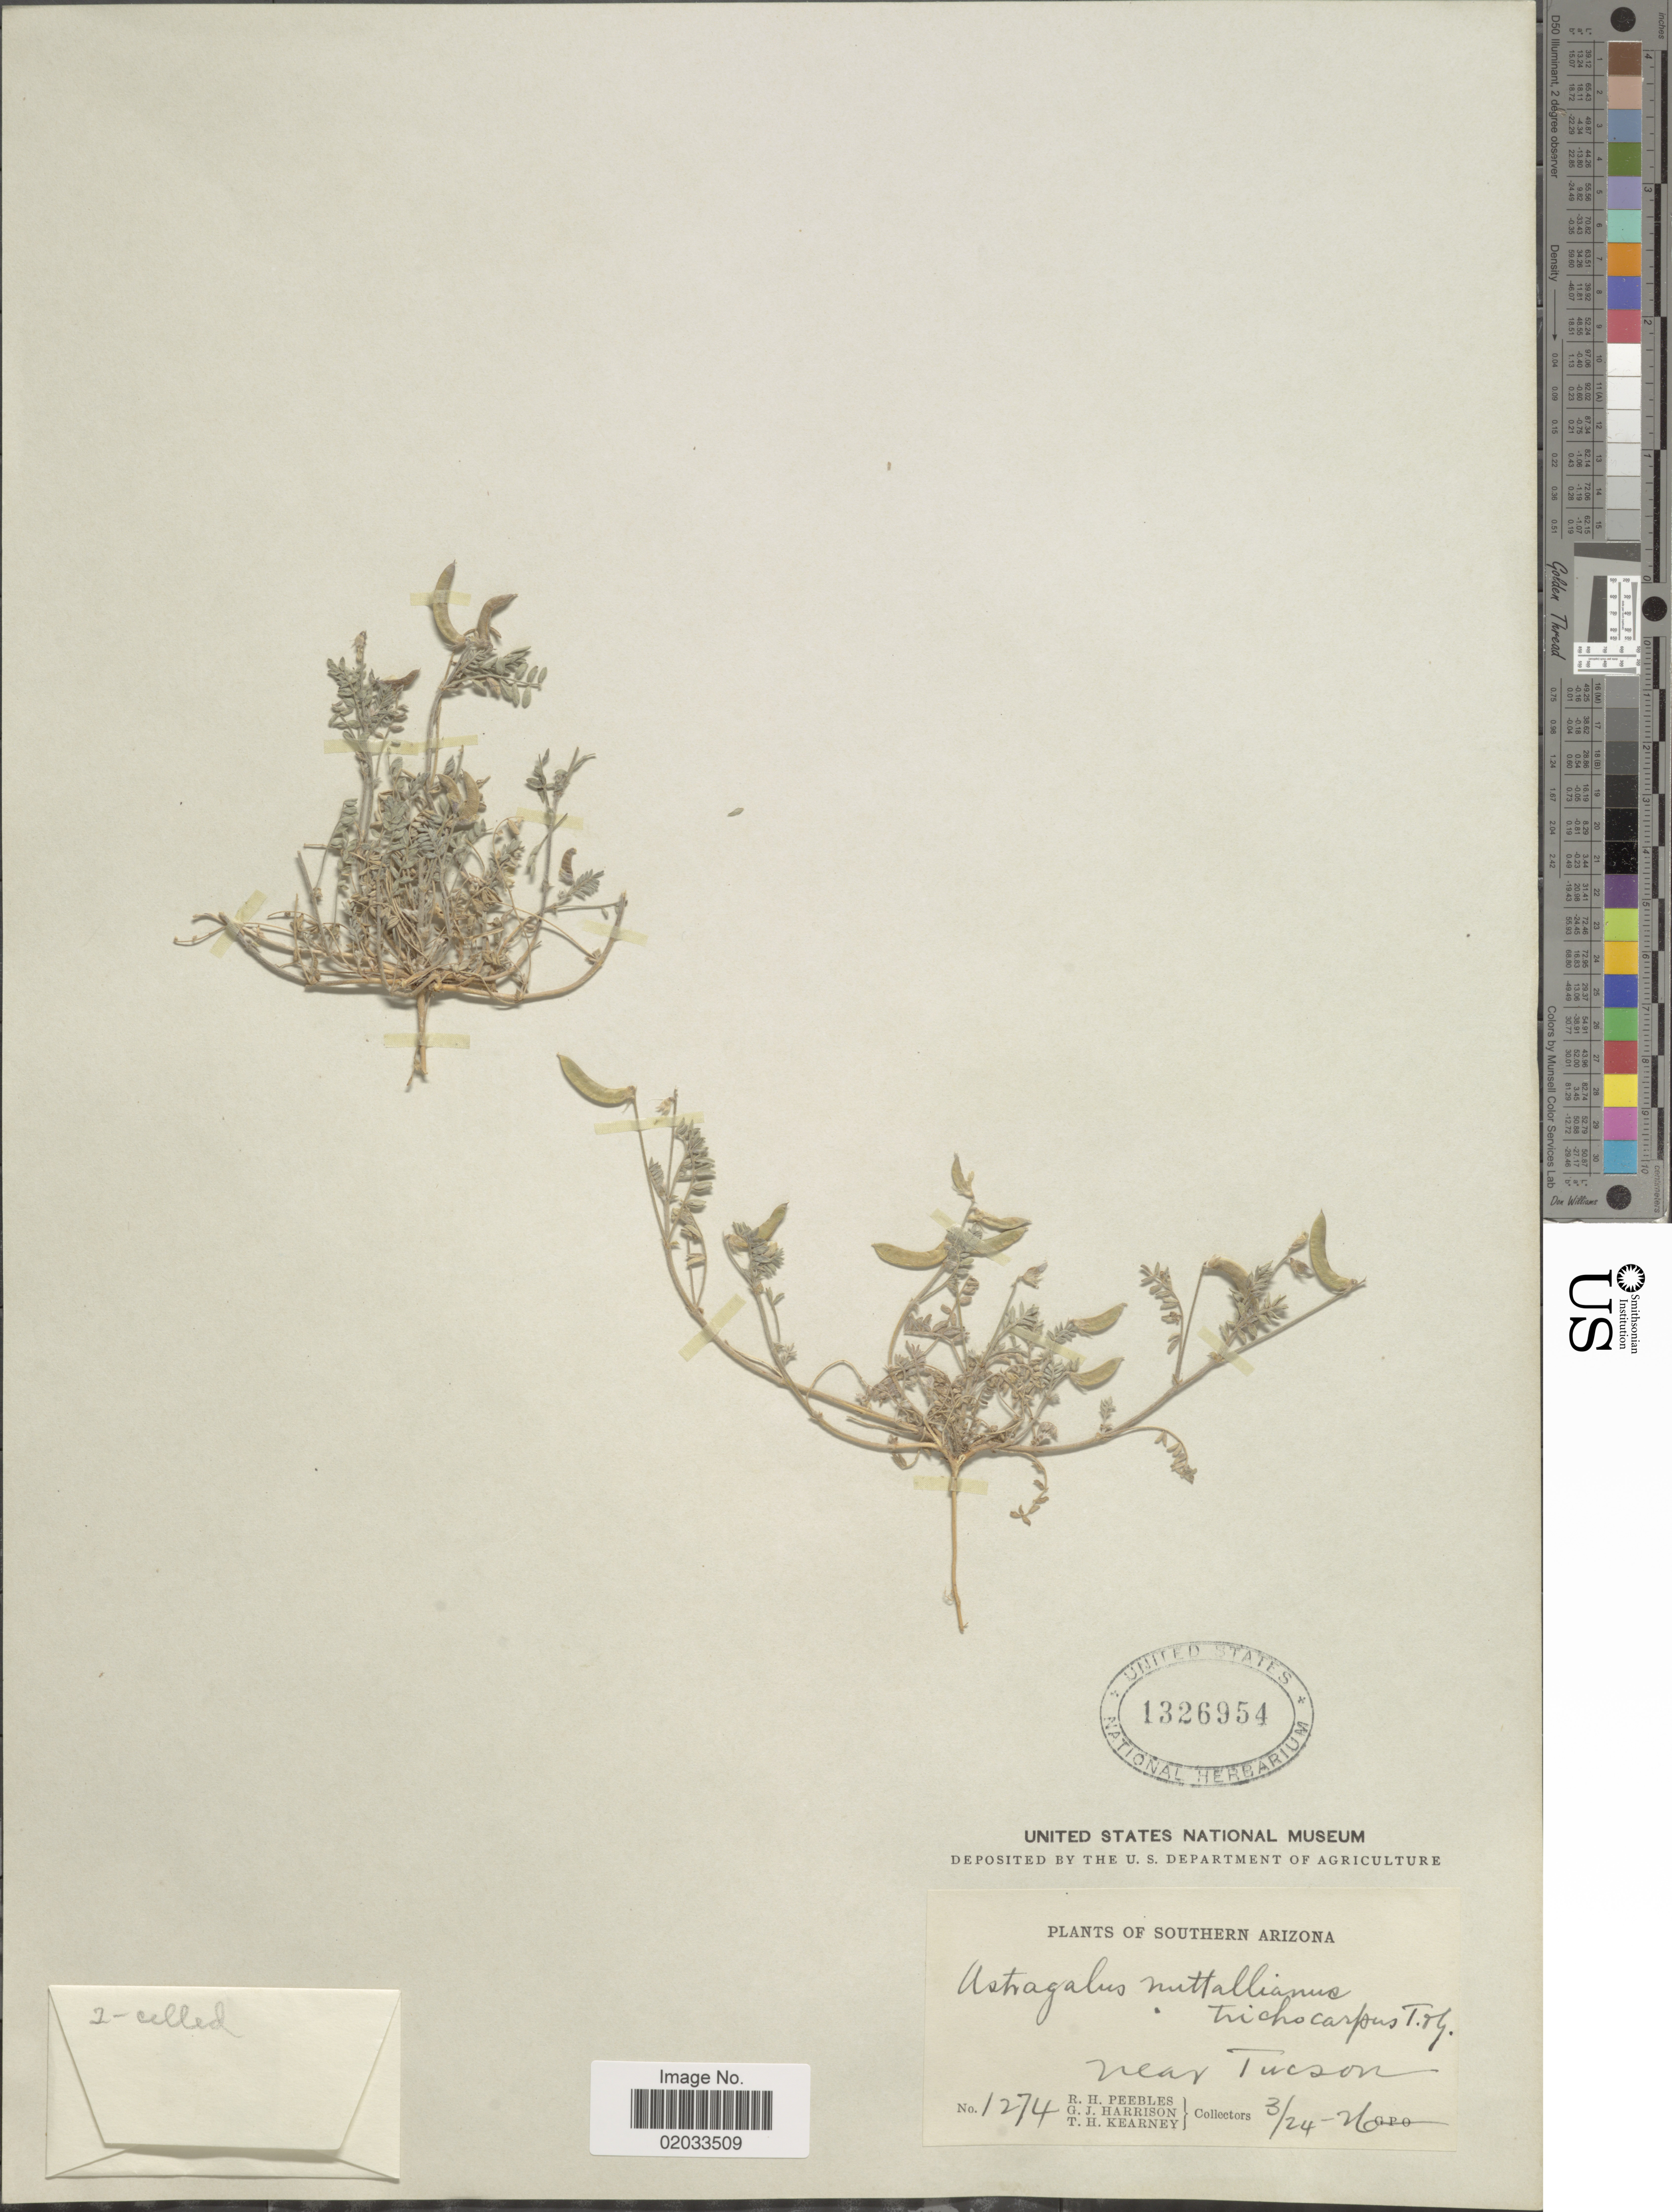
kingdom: Plantae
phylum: Tracheophyta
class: Magnoliopsida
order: Fabales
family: Fabaceae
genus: Astragalus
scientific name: Astragalus emoryanus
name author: (Rydb.) Cory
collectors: R. H. Peebles, G. J. Harrison & T. H. Kearney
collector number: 1274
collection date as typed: Transcribed d/m/y: 24/3/26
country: United States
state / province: Arizona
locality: Southern Arizona, near Tucson.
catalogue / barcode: US 1326954